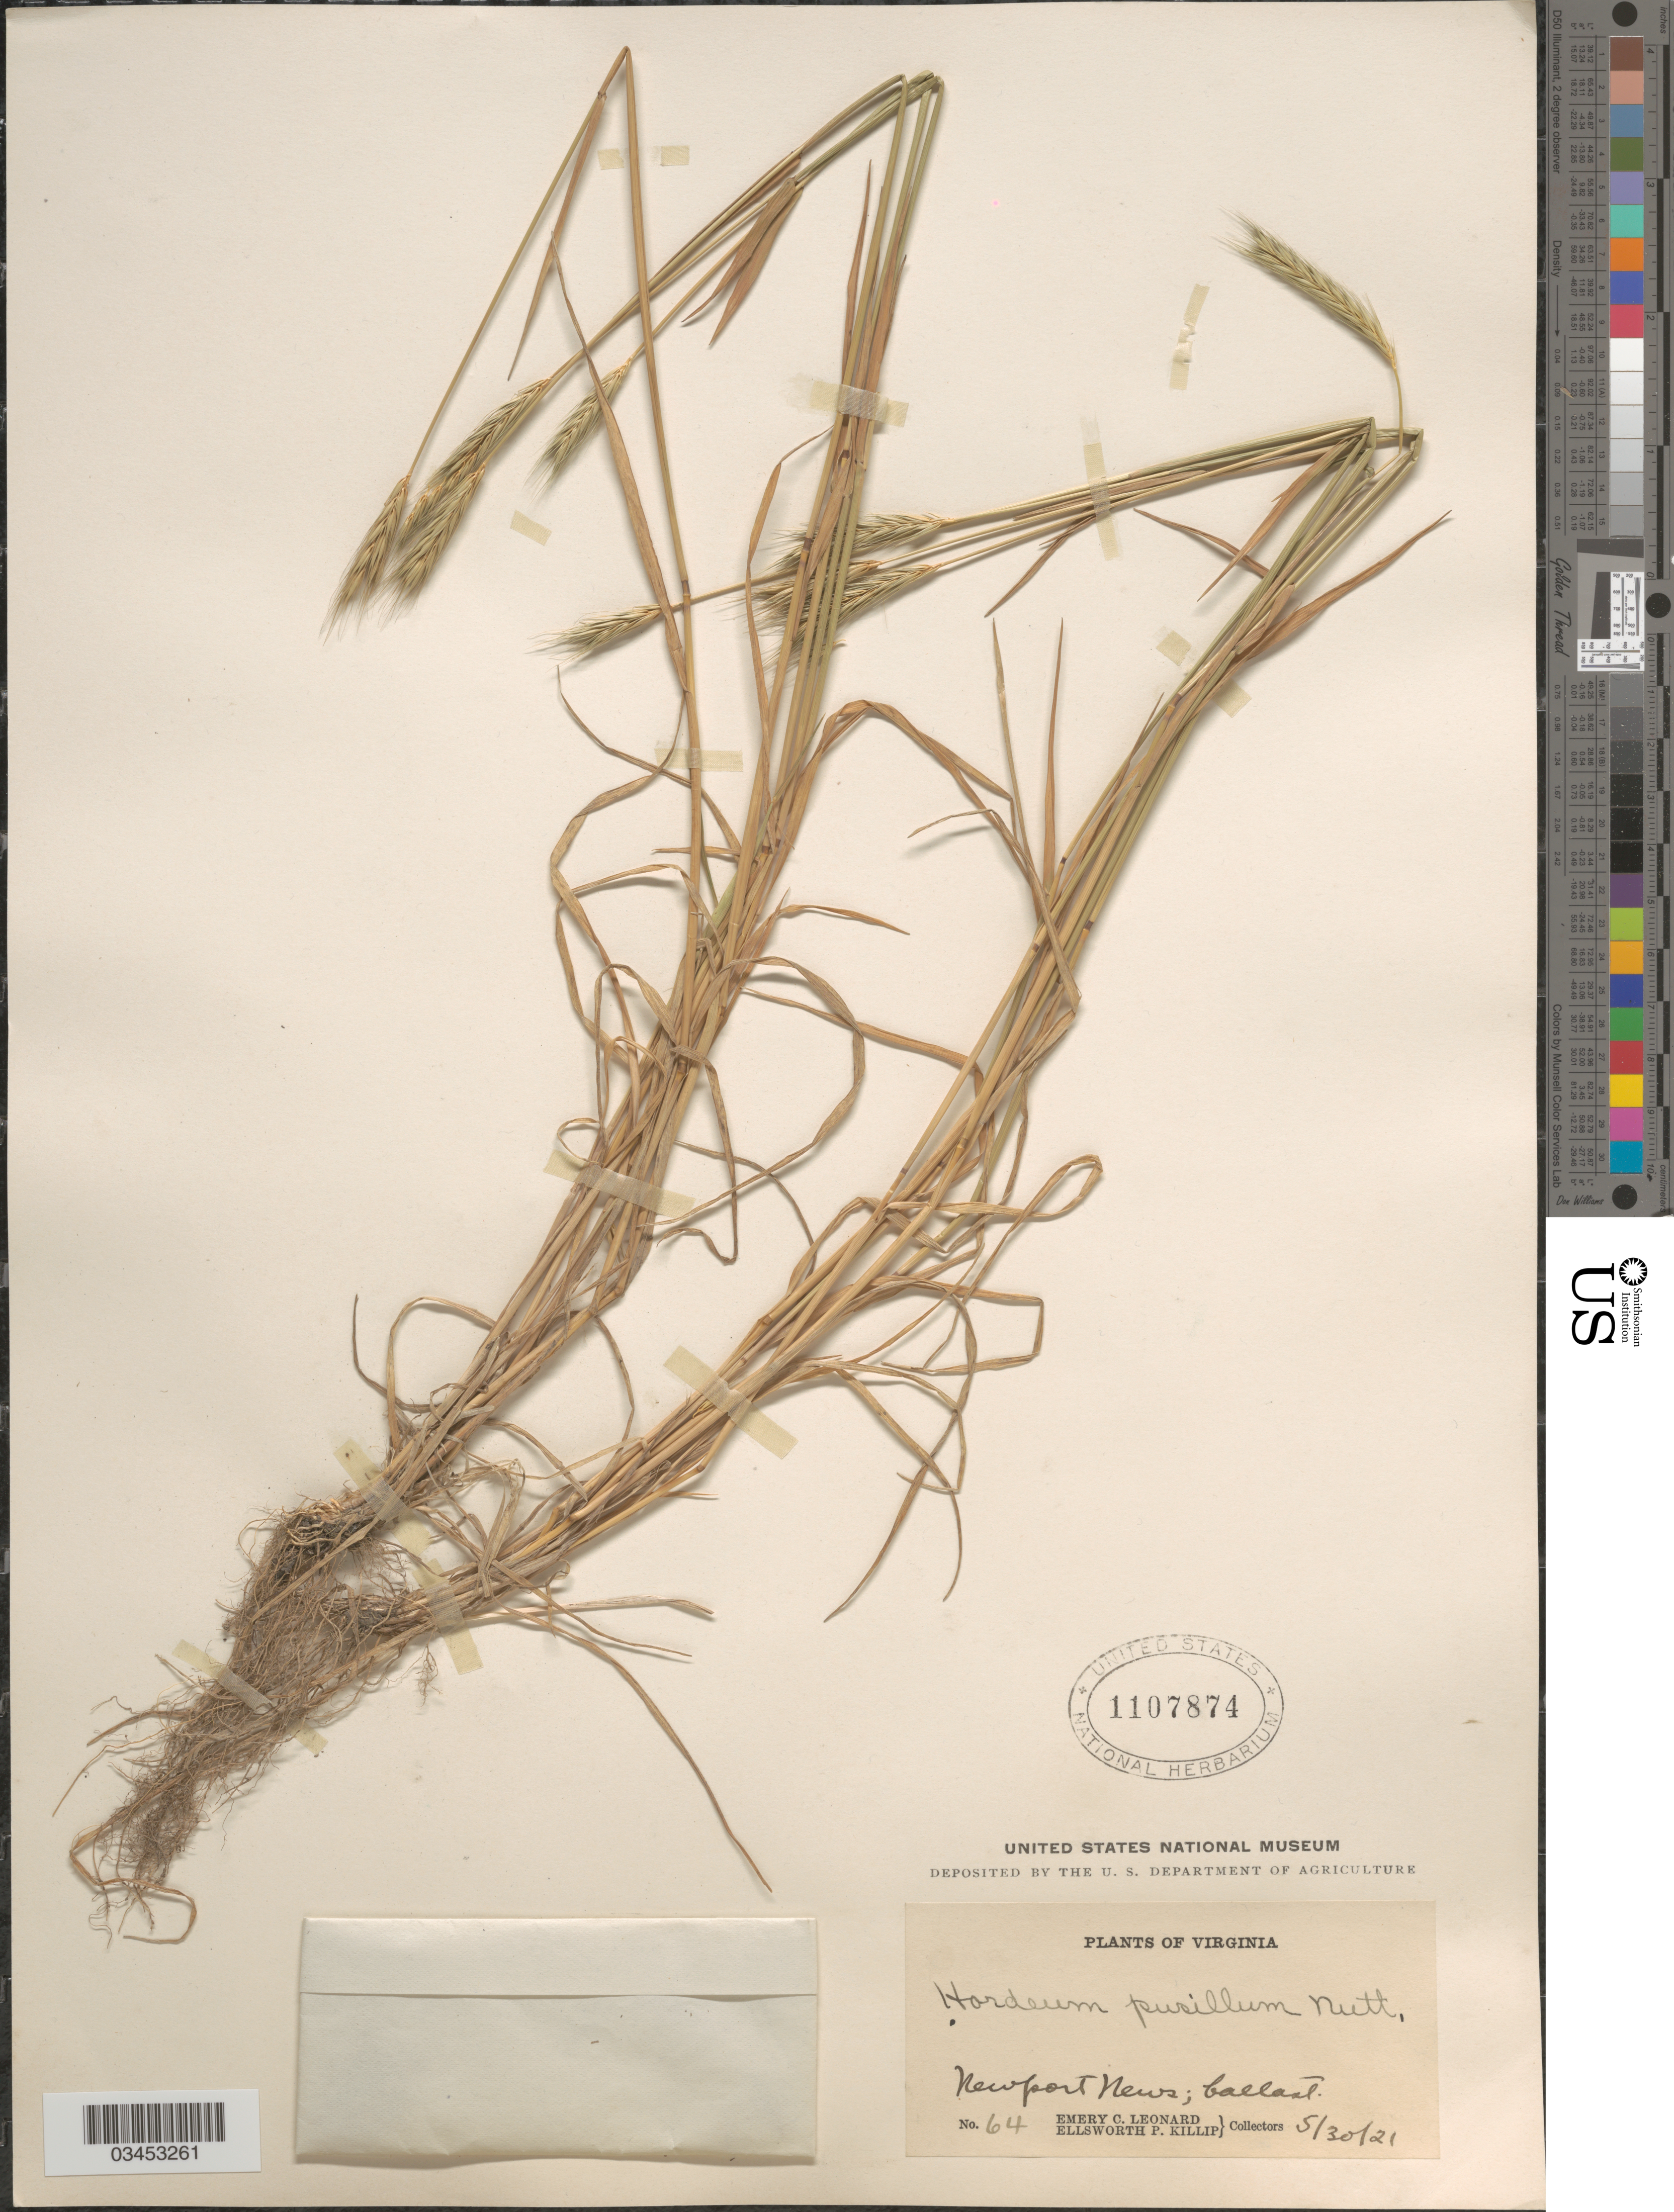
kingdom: Plantae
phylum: Tracheophyta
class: Liliopsida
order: Poales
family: Poaceae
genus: Hordeum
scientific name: Hordeum pusillum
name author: Nutt.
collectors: E. C. Leonard & E. P. Killip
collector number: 64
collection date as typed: Transcribed d/m/y: 30/5/21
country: United States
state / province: Virginia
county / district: City of Newport News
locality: Newport News; ballast.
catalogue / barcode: US 1107874